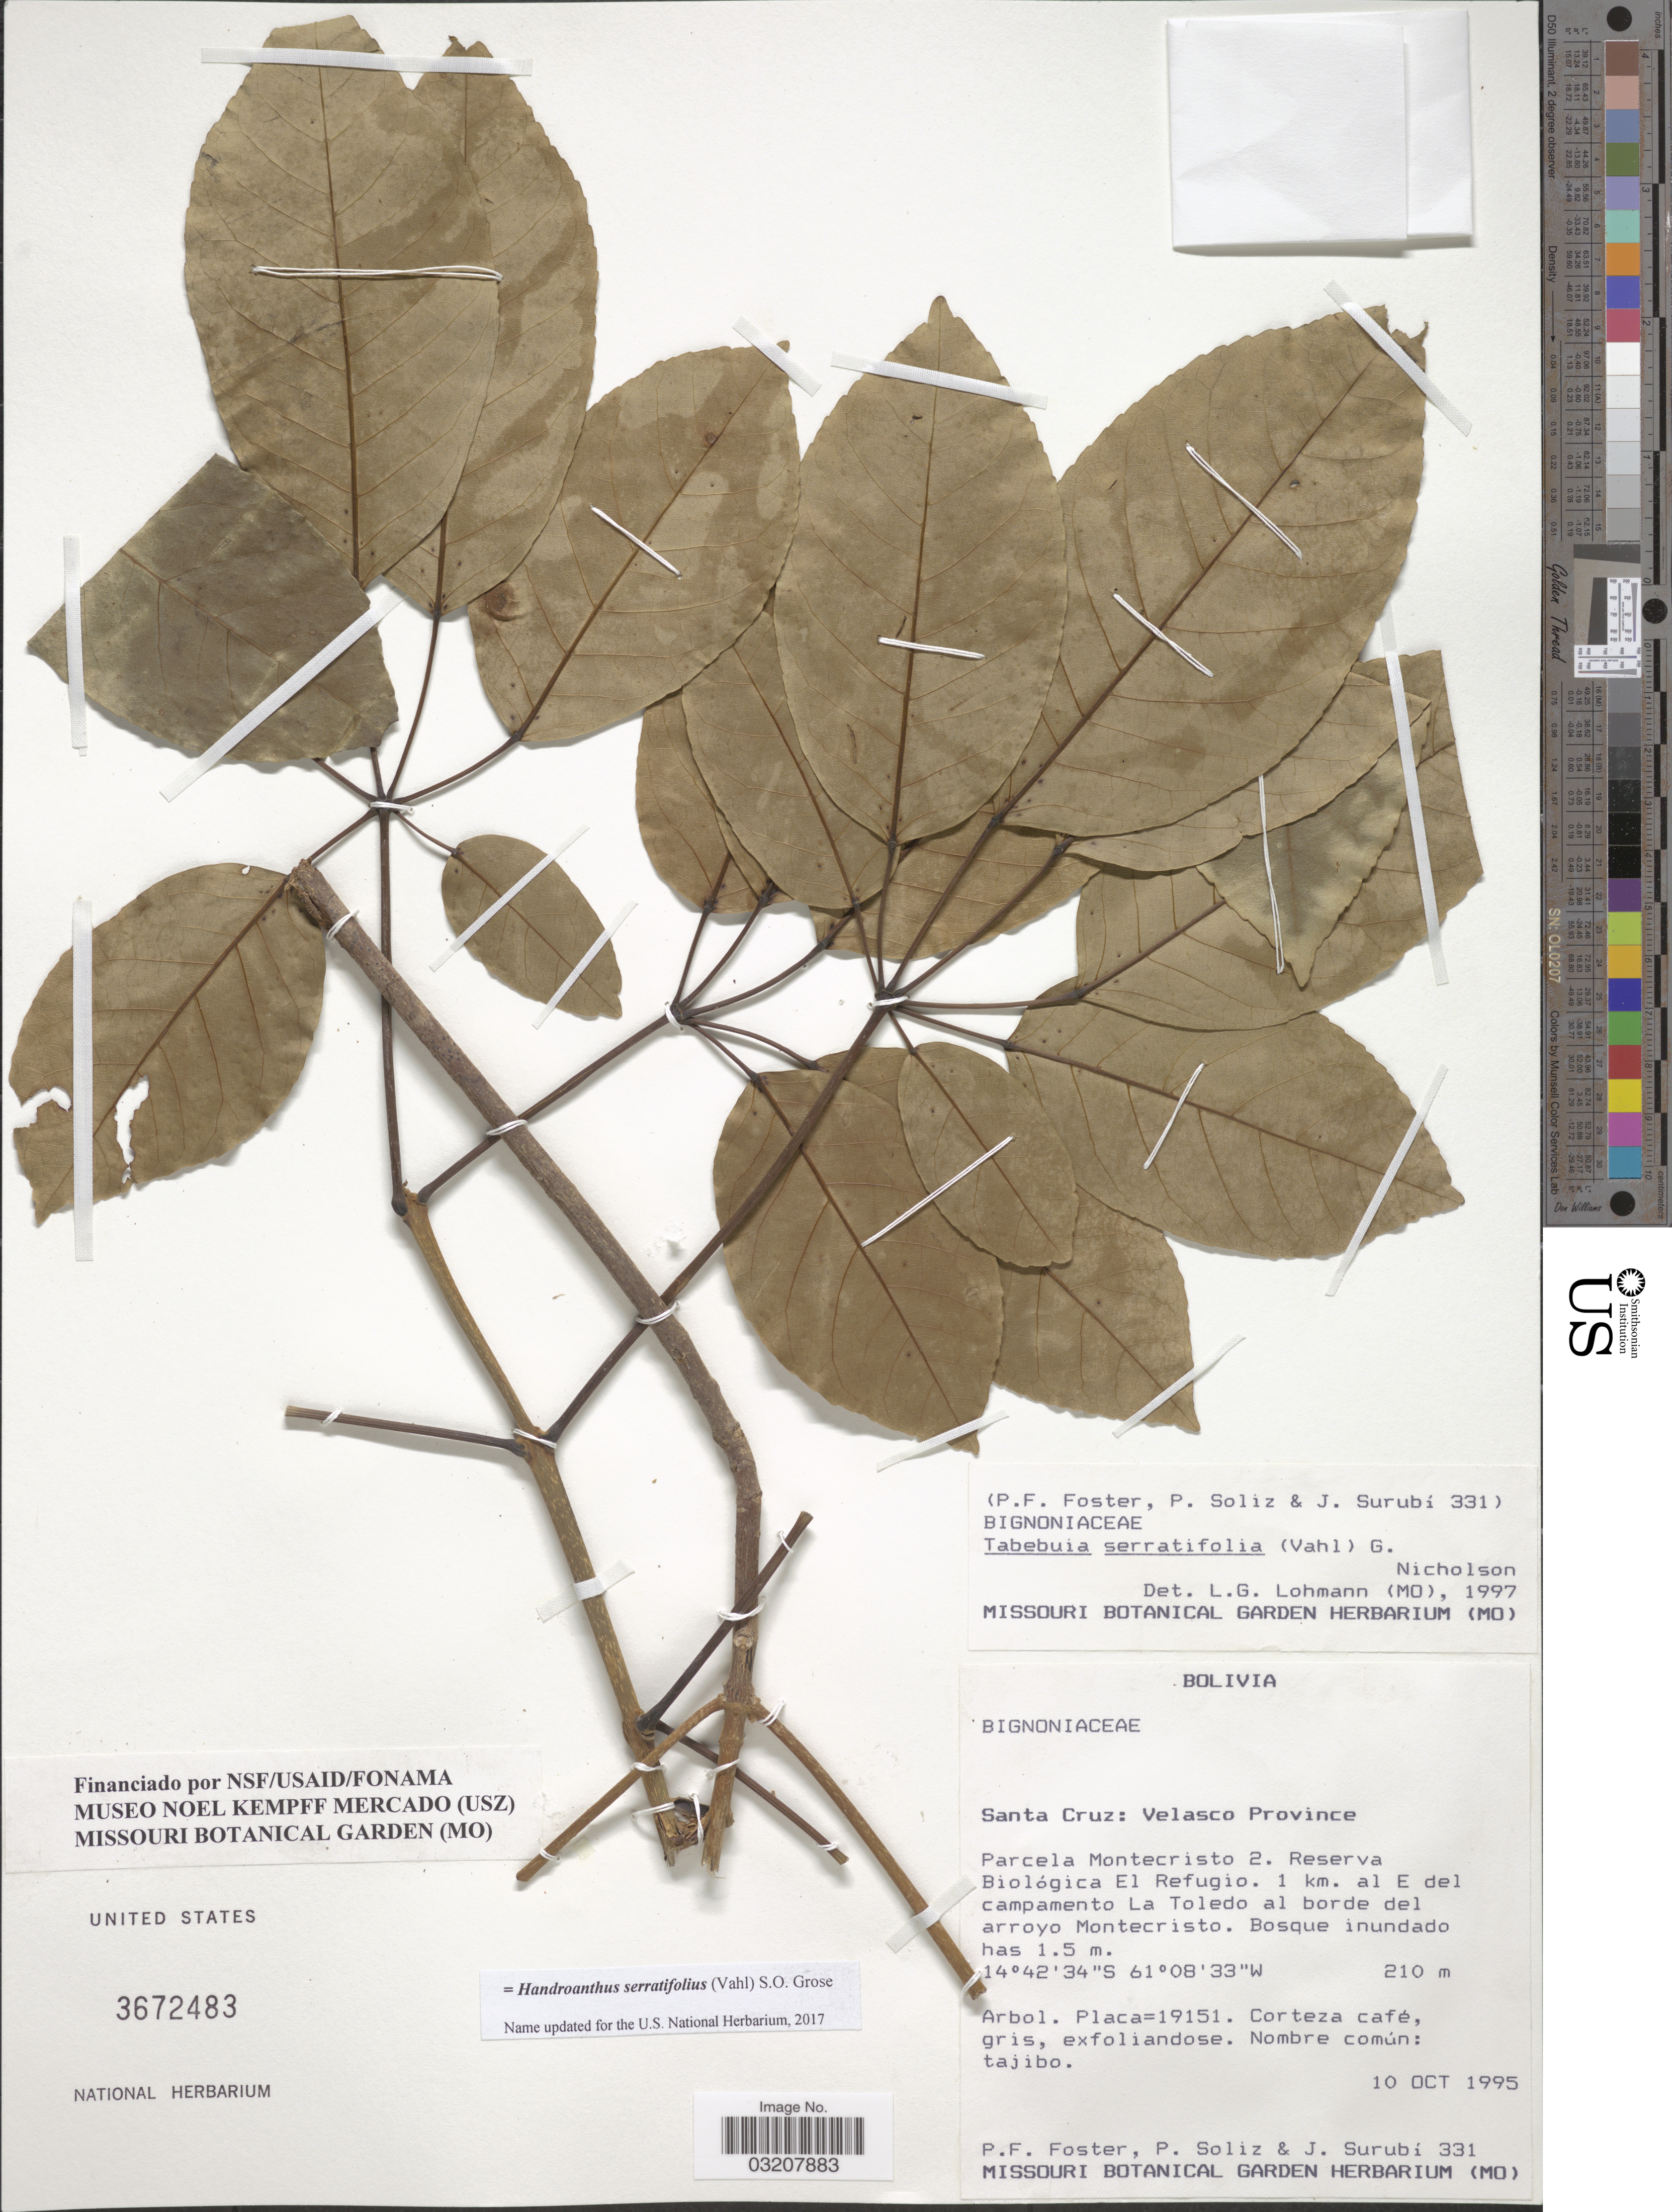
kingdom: Plantae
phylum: Tracheophyta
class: Magnoliopsida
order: Lamiales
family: Bignoniaceae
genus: Handroanthus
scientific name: Handroanthus serratifolius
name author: (Vahl) S.O. Grose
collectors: P. Foster, P. Soliz & J. Surubi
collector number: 331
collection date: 1995-10-10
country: Bolivia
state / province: Santa Cruz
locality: Velasco Province. Parcela Montecristo 2. Reserva Biológica El Refugio. 1 km. al E del campamento La Toledo al borde del arroyo Montecristo.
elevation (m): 210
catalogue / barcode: US 3672483